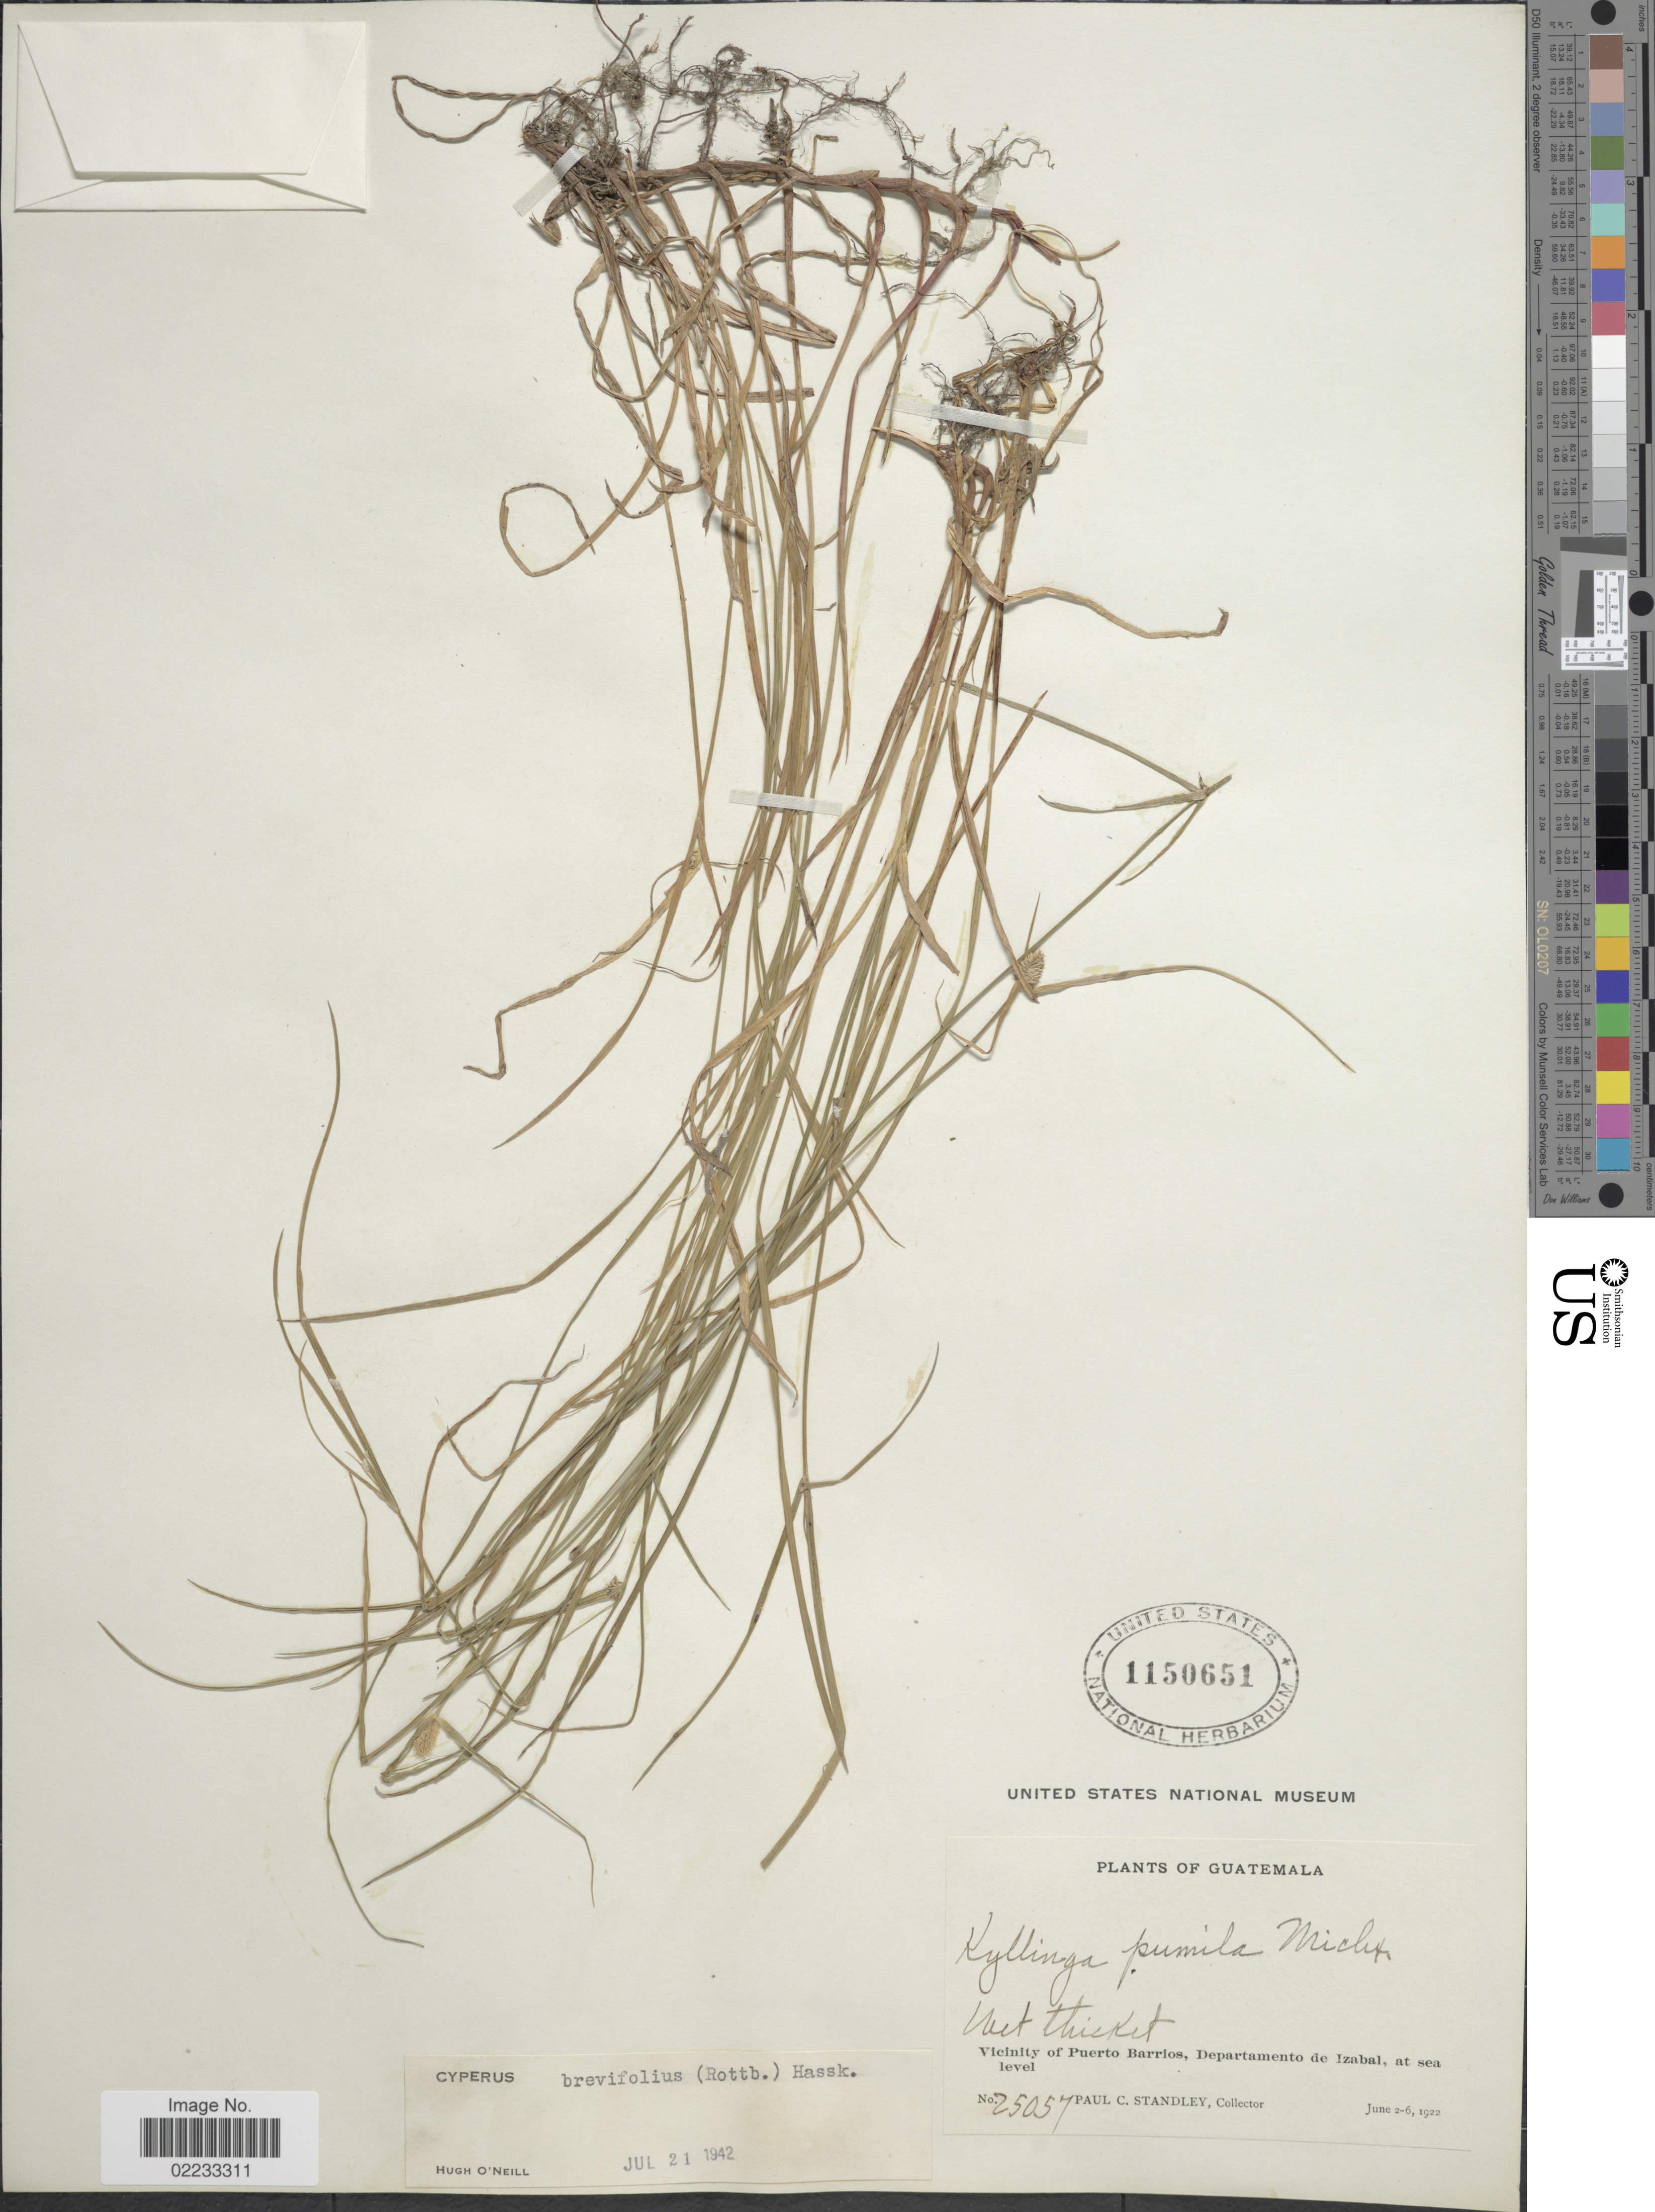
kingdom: Plantae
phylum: Tracheophyta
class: Liliopsida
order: Poales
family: Cyperaceae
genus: Cyperus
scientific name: Cyperus brevifolius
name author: (Rottb.) Hassk.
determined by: Strong, M. T., (US), Smithsonian Institution - National Museum of Natural History (UNITED STATES)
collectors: P. C. Standley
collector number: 25057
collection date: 1922-06-02/1922-06-06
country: Guatemala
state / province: Izabal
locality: Wet thicket, Vicinity of Puerto Barrios.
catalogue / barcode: US 1150651